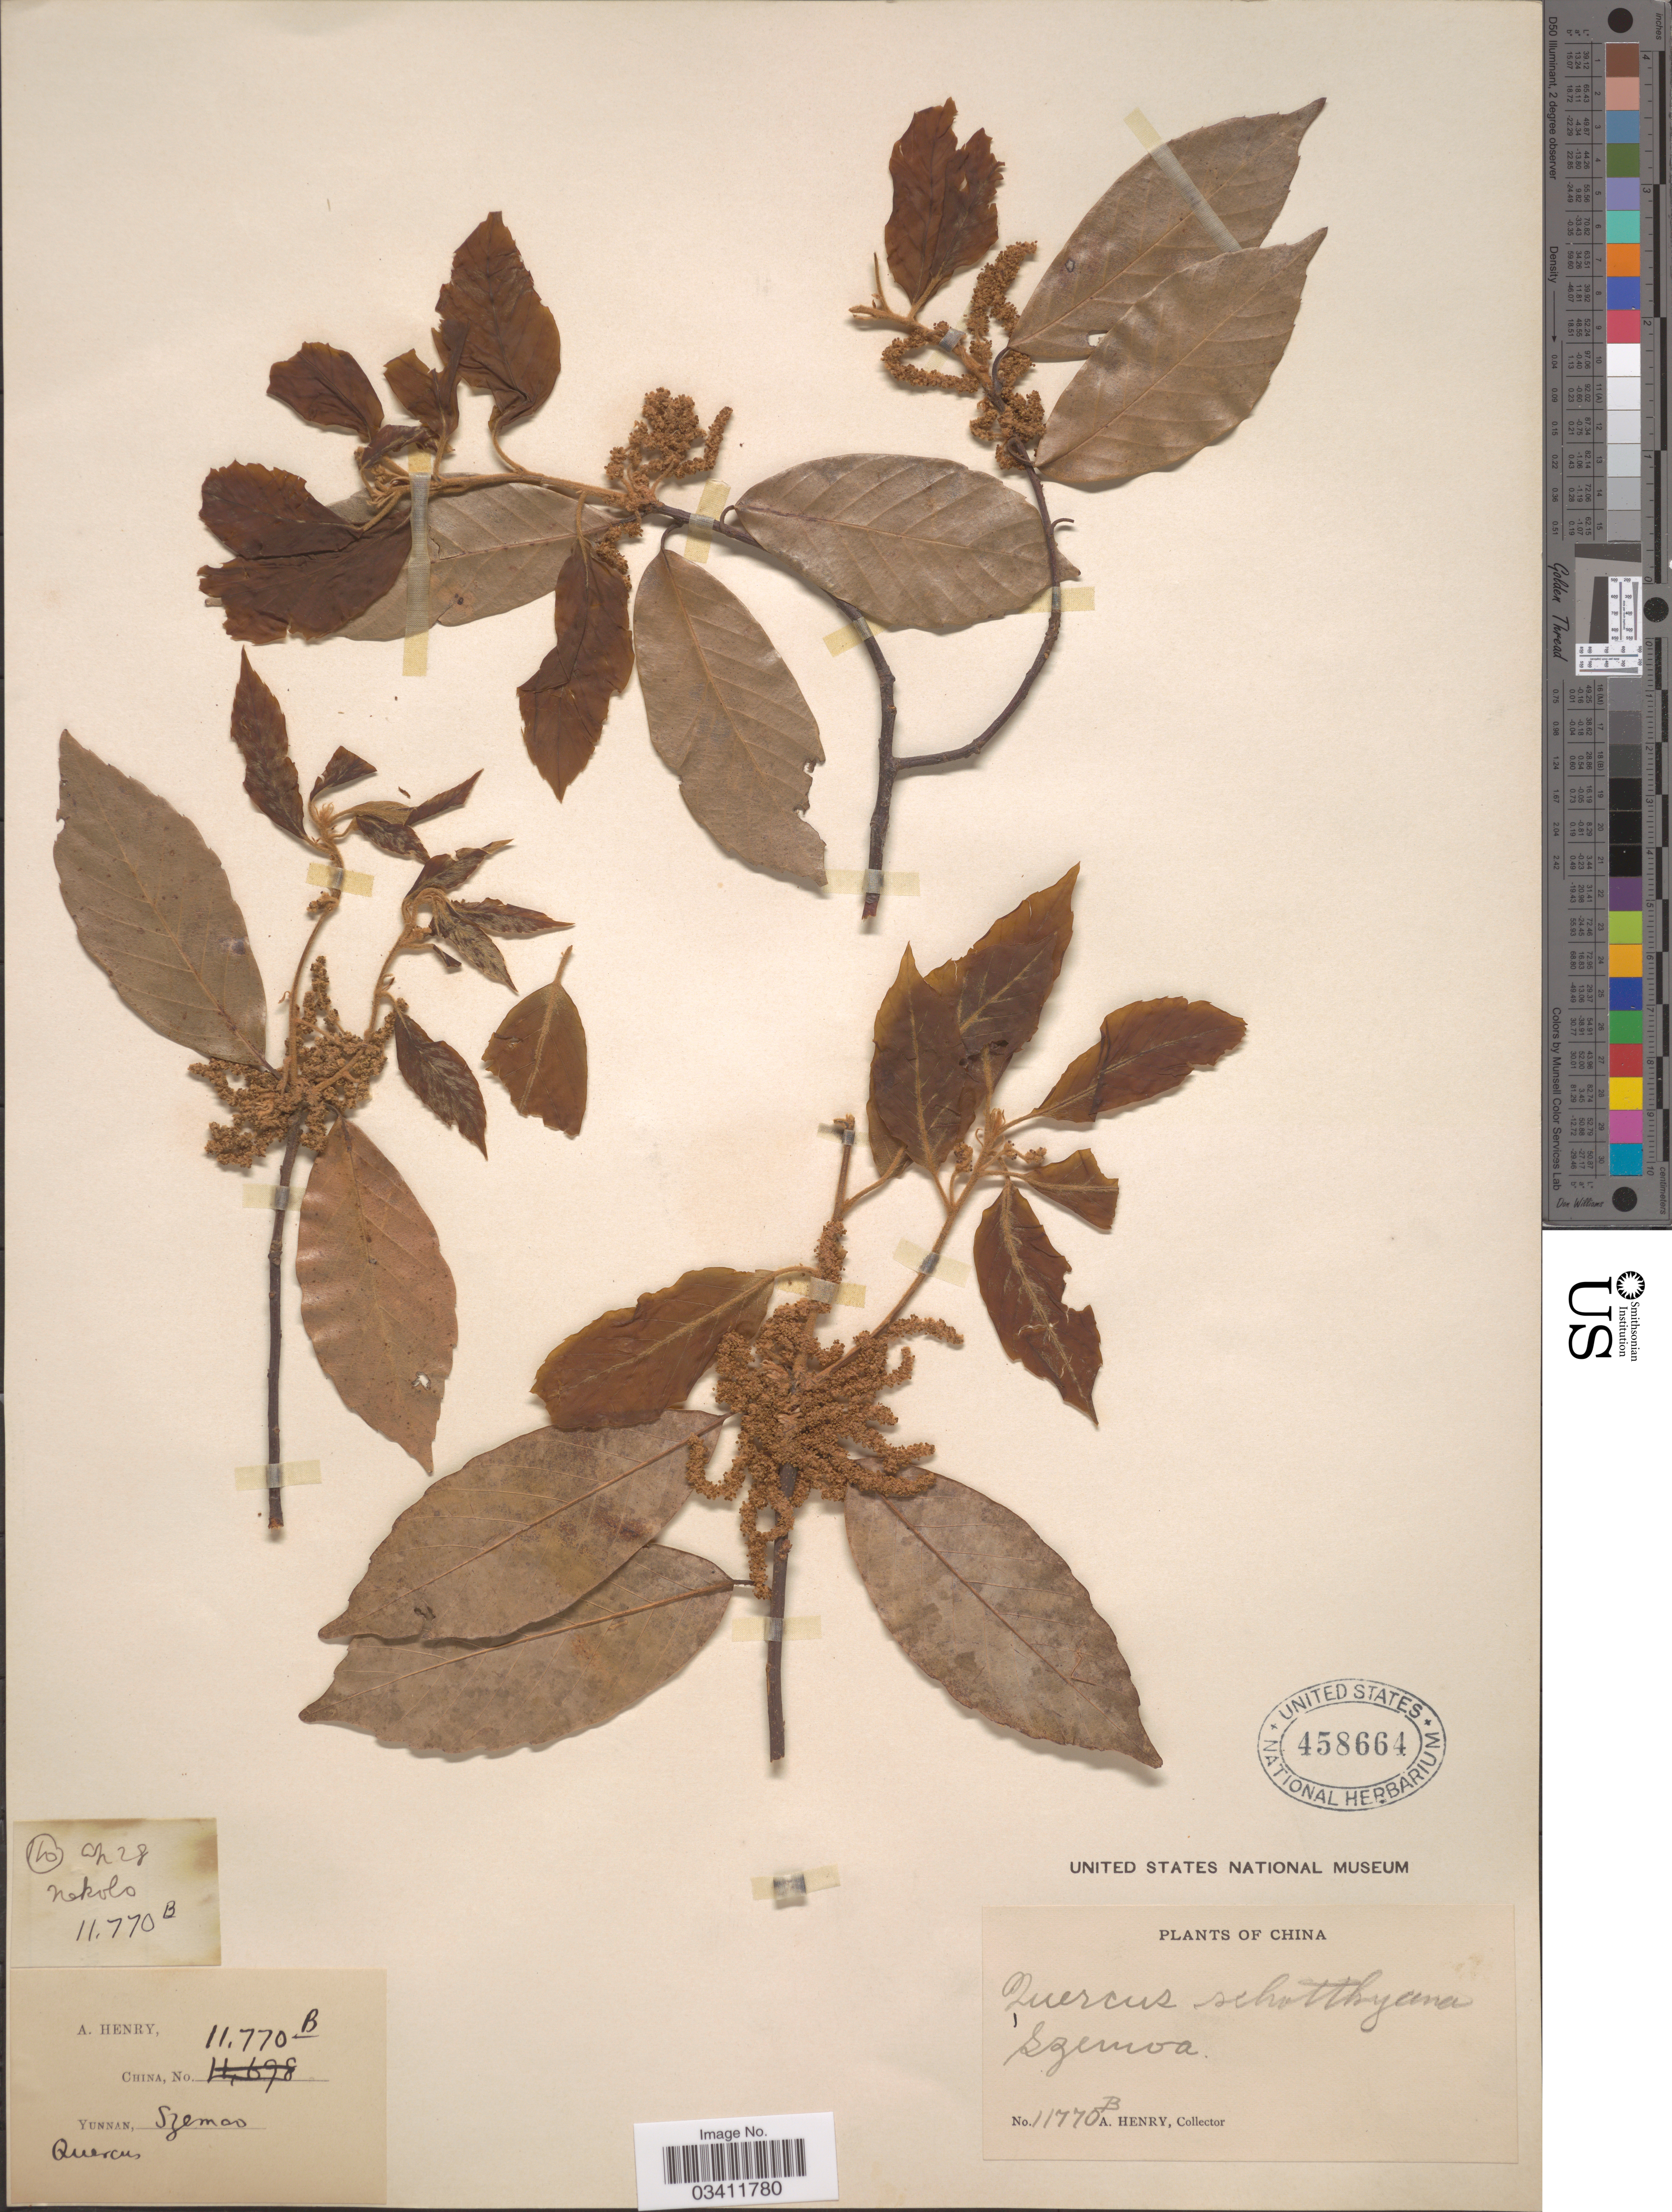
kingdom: Plantae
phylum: Tracheophyta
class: Magnoliopsida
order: Fagales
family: Fagaceae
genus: Quercus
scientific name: Quercus glaucoides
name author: M. Martens & Galeotti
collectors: A. Henry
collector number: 11770 B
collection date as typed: Transcribed d/m/y: /4/28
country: China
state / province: Yunnan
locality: Szemao. Nekolo.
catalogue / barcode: US 458664